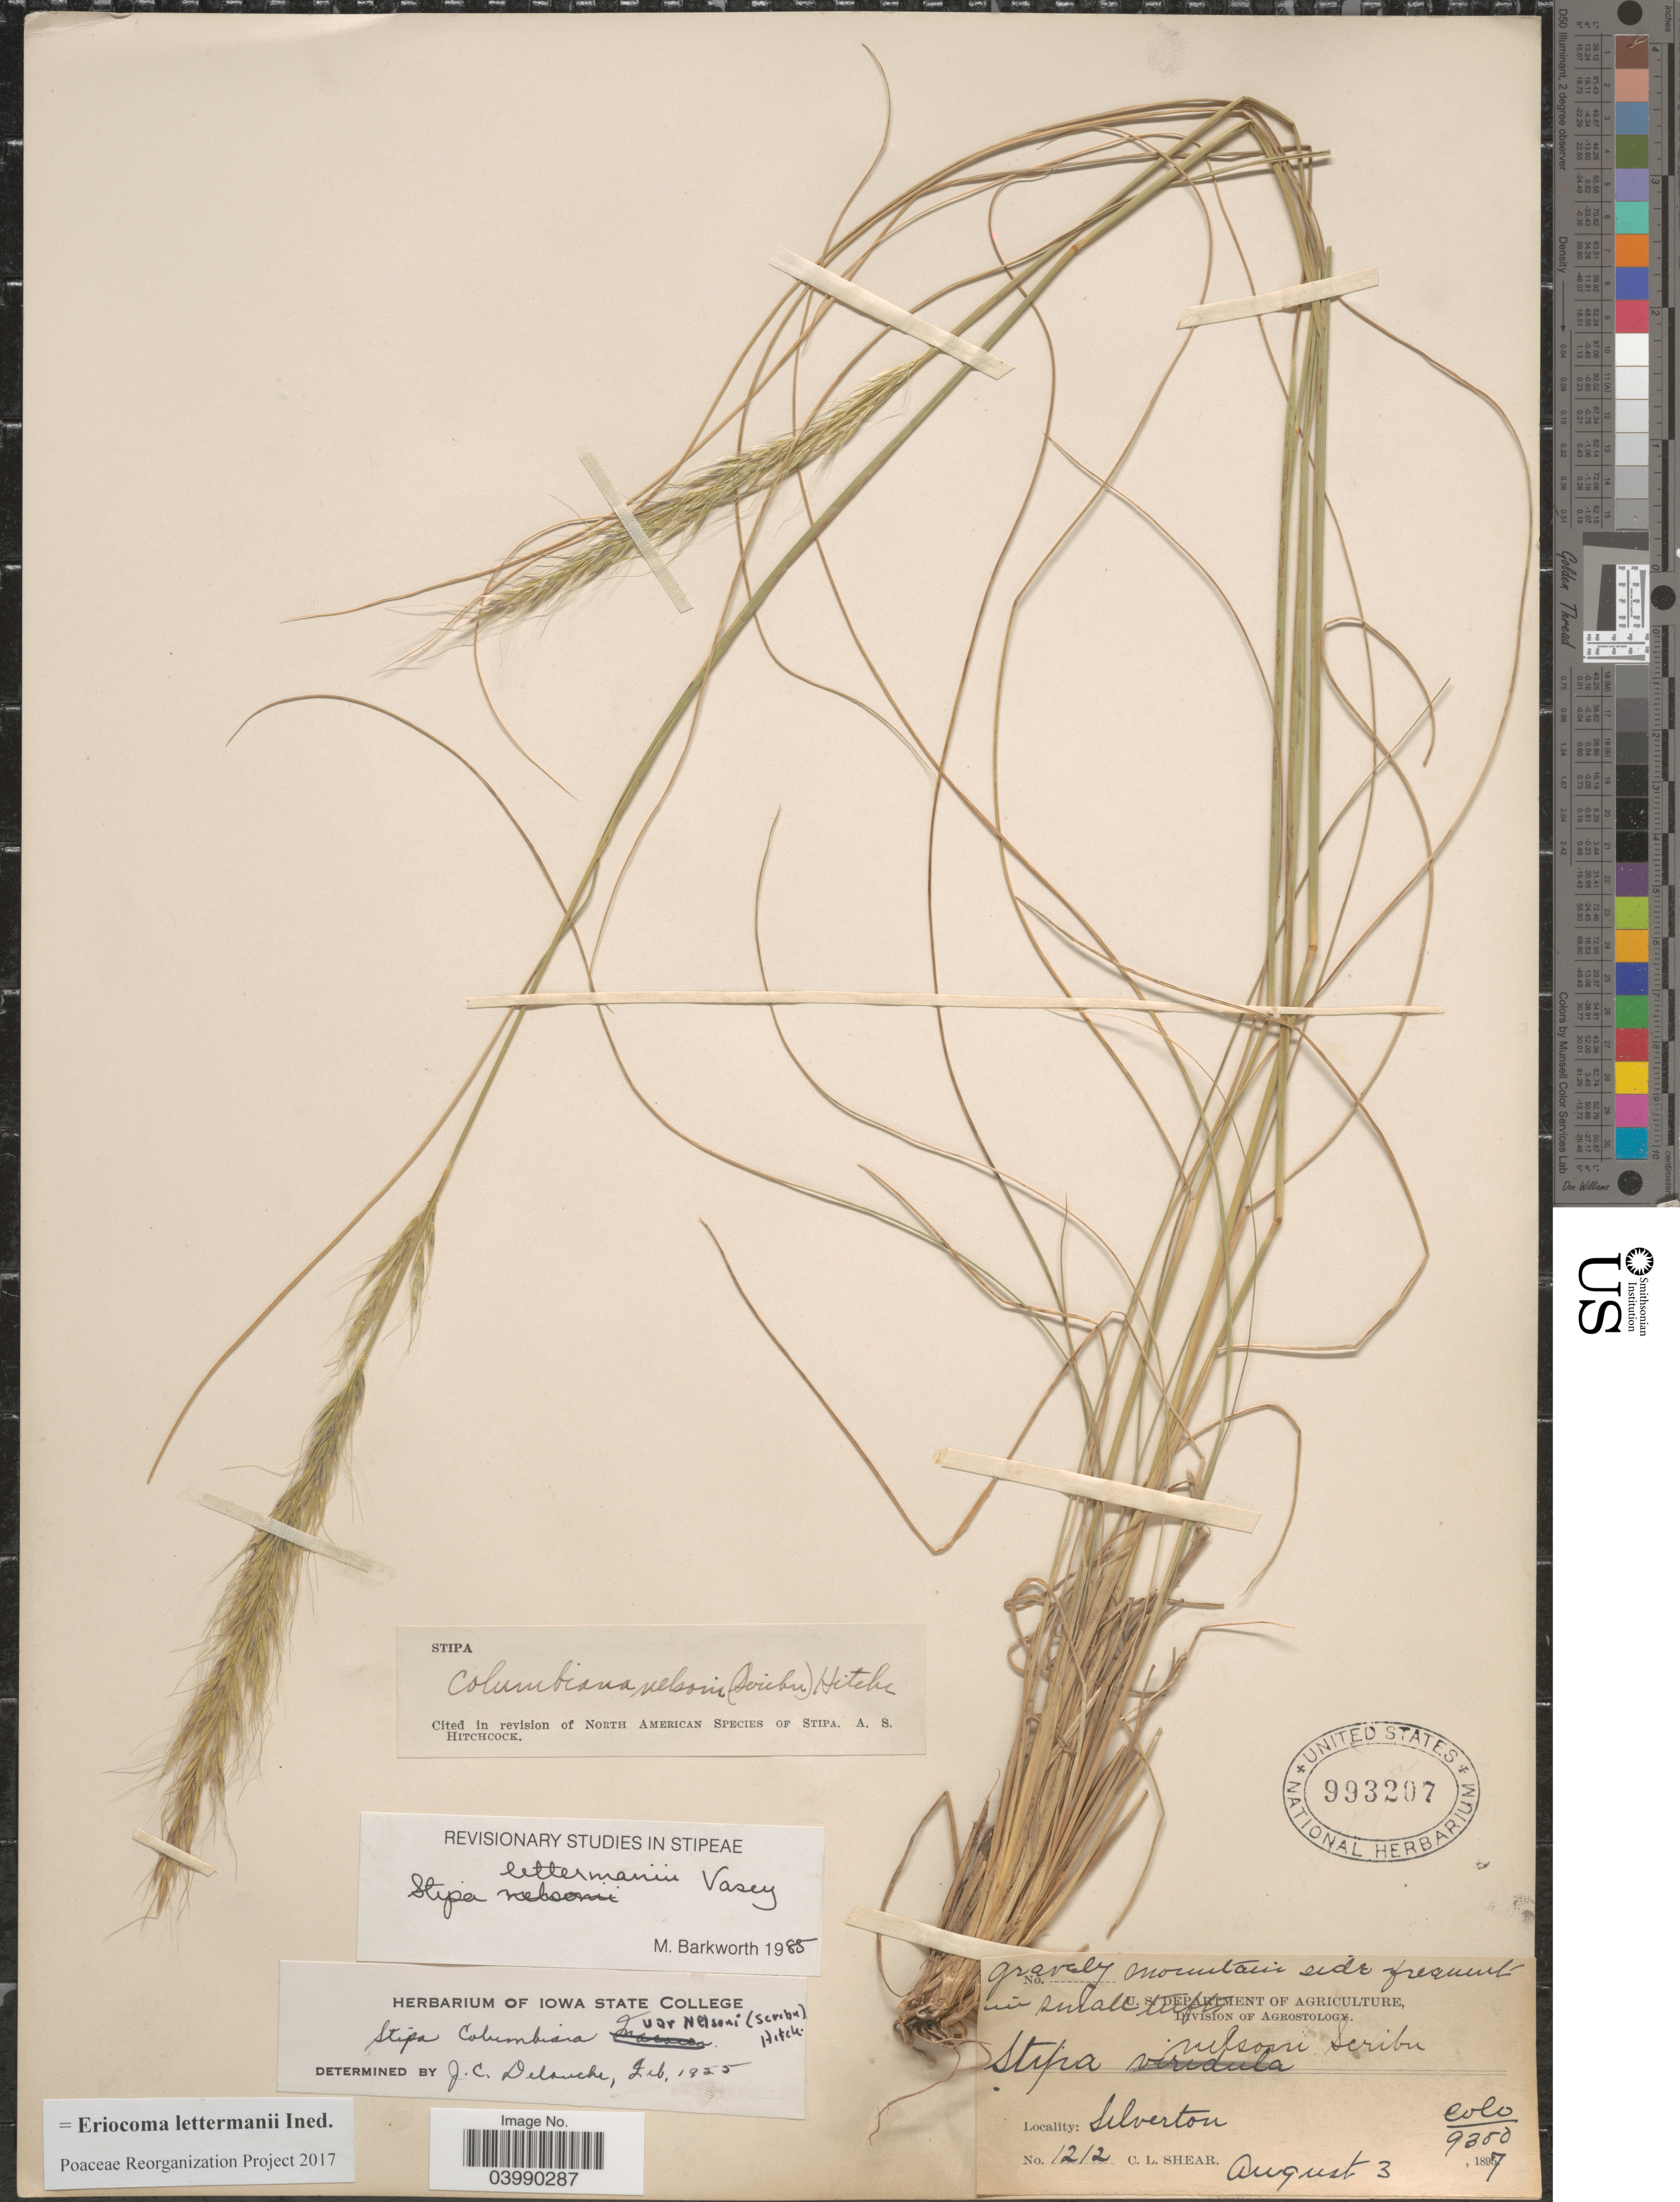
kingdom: Plantae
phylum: Tracheophyta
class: Liliopsida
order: Poales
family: Poaceae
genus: Eriocoma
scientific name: Eriocoma lettermanii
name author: (Vasey) Romasch.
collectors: C. L. Shear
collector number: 1212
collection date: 1897-08-03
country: United States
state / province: Colorado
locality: Silverton.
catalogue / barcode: US 993207